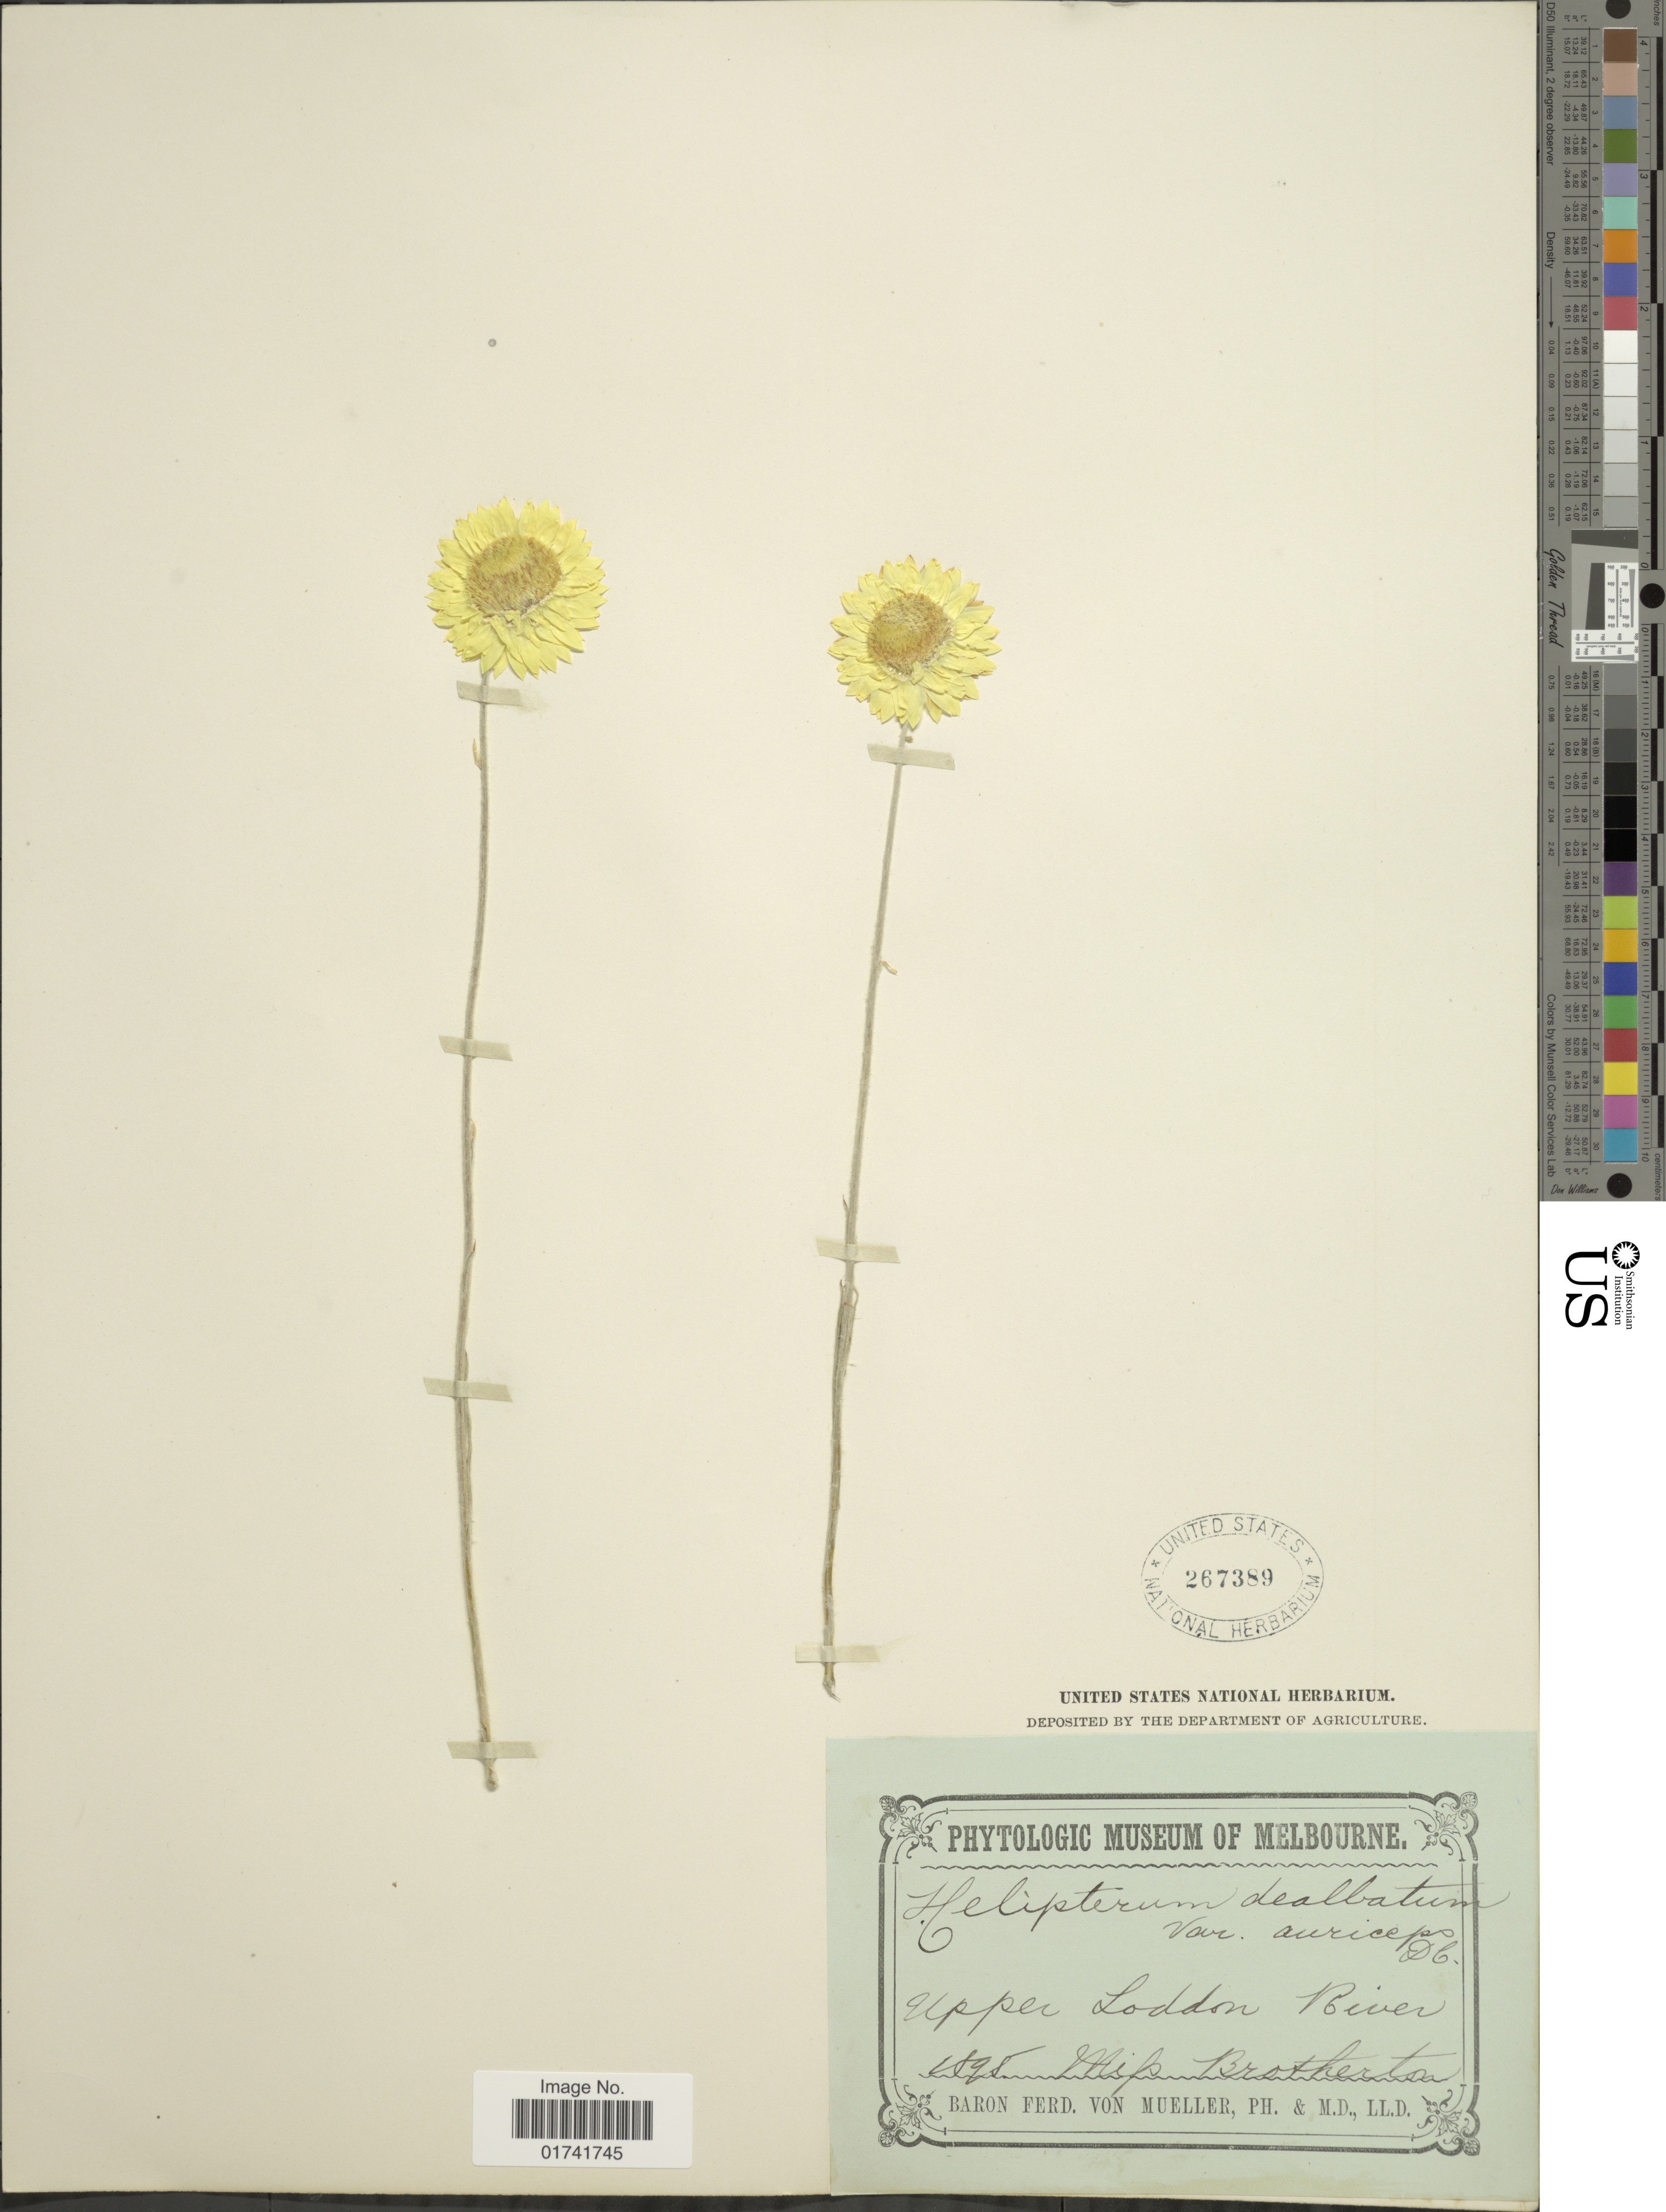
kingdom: Plantae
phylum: Tracheophyta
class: Magnoliopsida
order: Asterales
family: Asteraceae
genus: Helipterum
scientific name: Helipterum dealbatum var. auriceps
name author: DC.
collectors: -. Brotherton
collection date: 1898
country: Australia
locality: Upper Loddon River.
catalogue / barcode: US 267389